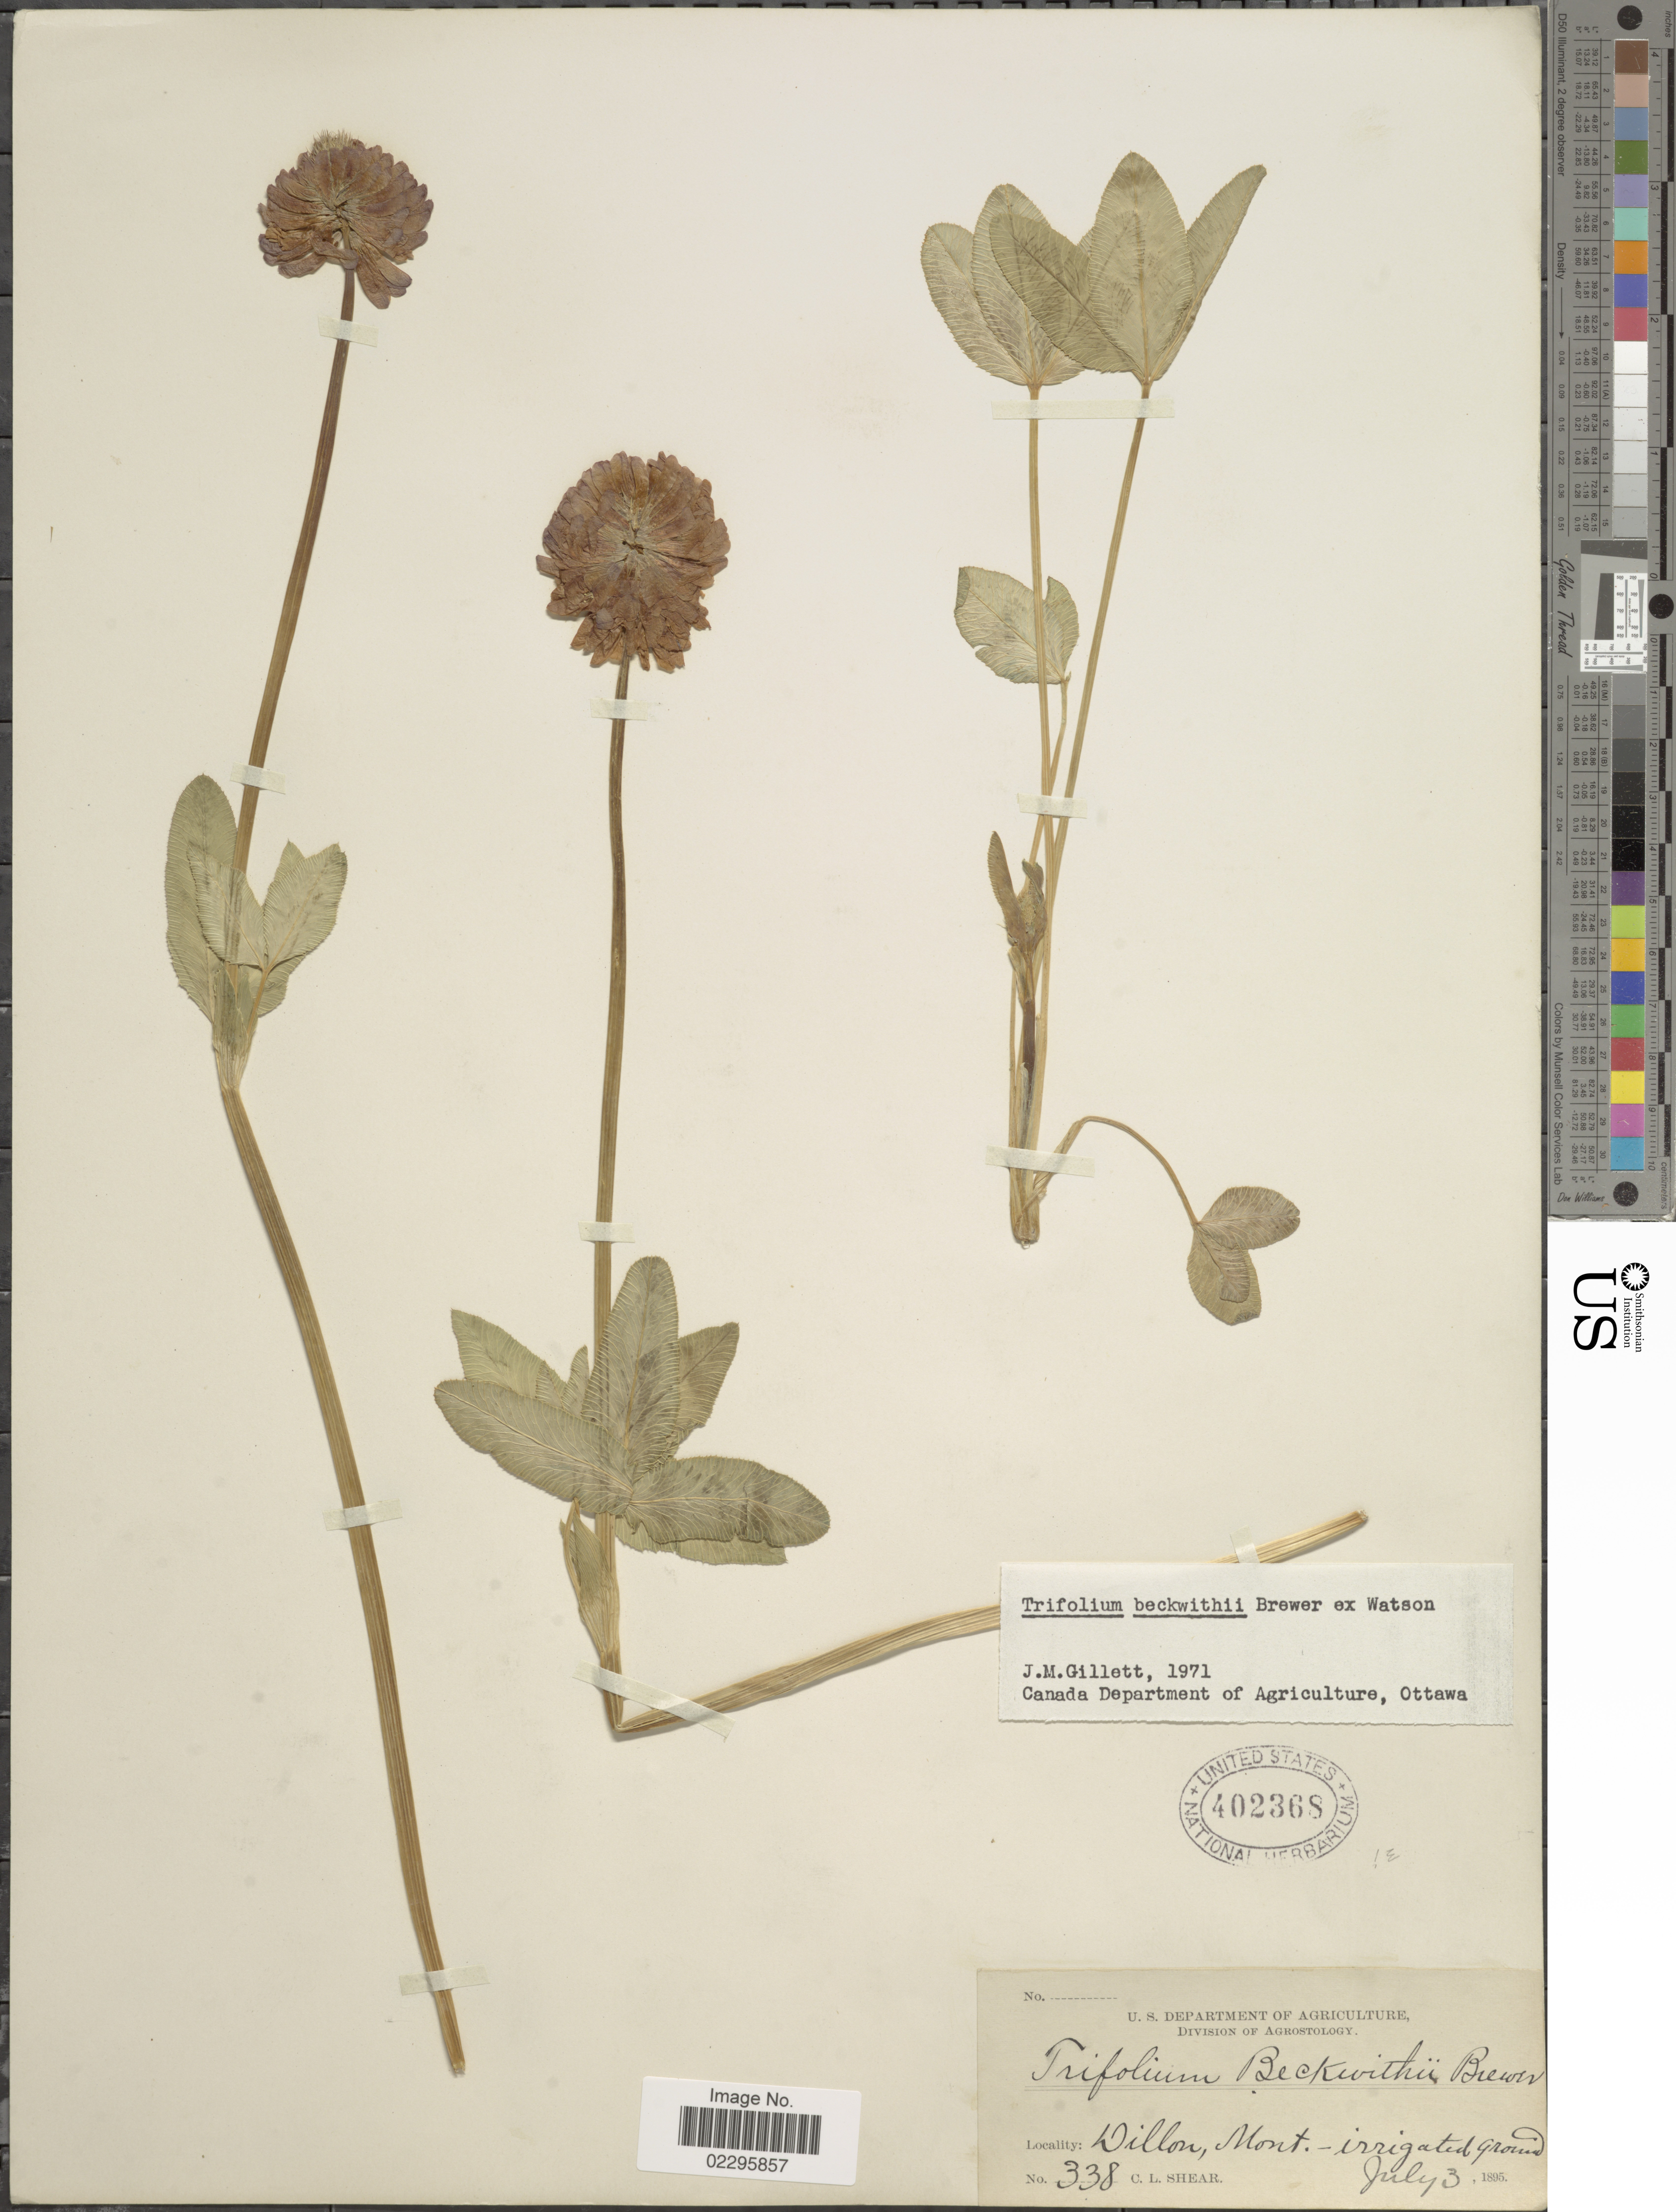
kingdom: Plantae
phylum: Tracheophyta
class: Magnoliopsida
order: Fabales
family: Fabaceae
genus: Trifolium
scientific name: Trifolium beckwithii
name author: S. Watson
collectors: C. L. Shear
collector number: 338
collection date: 1895-07-03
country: United States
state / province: Montana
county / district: Beaverhead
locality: Dillon, irrigated ground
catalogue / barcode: US 402368